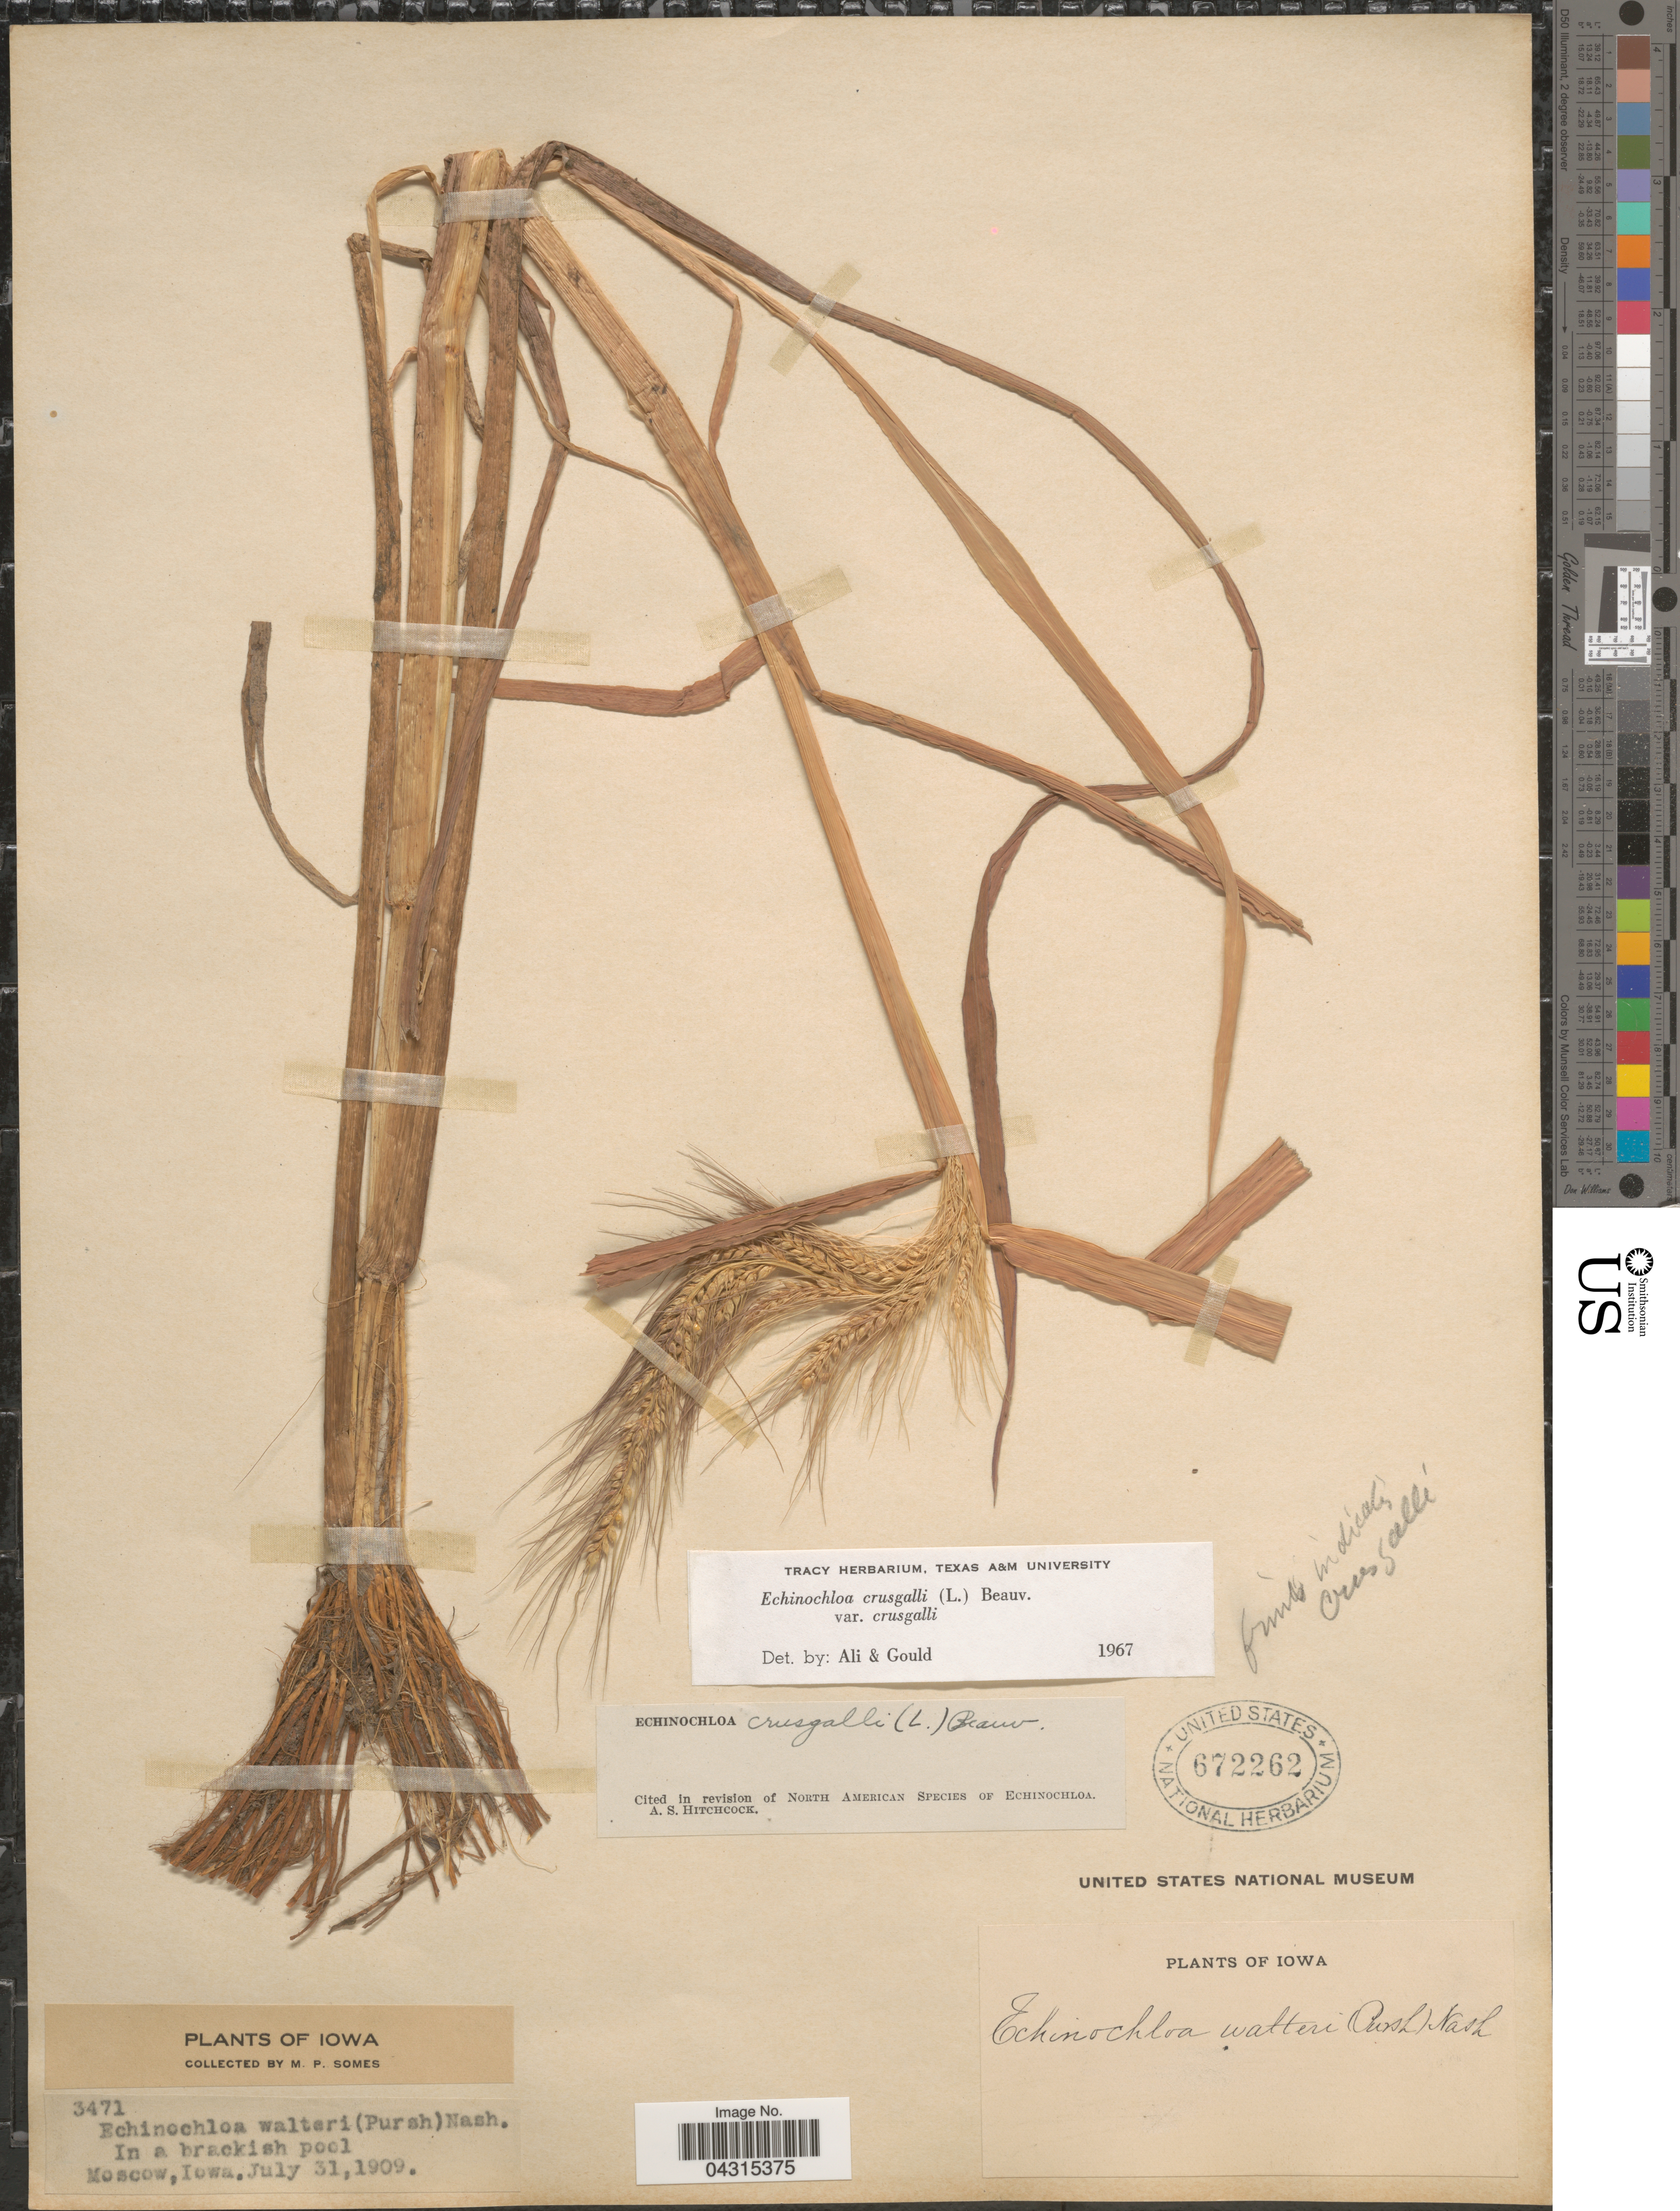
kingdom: Plantae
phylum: Tracheophyta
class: Liliopsida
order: Poales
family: Poaceae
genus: Echinochloa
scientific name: Echinochloa crus-galli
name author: (L.) P. Beauv.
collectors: M. Somes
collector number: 3471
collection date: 1909-07-31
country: United States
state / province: Iowa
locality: In a brackish pool. Moscow.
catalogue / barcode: US 672262